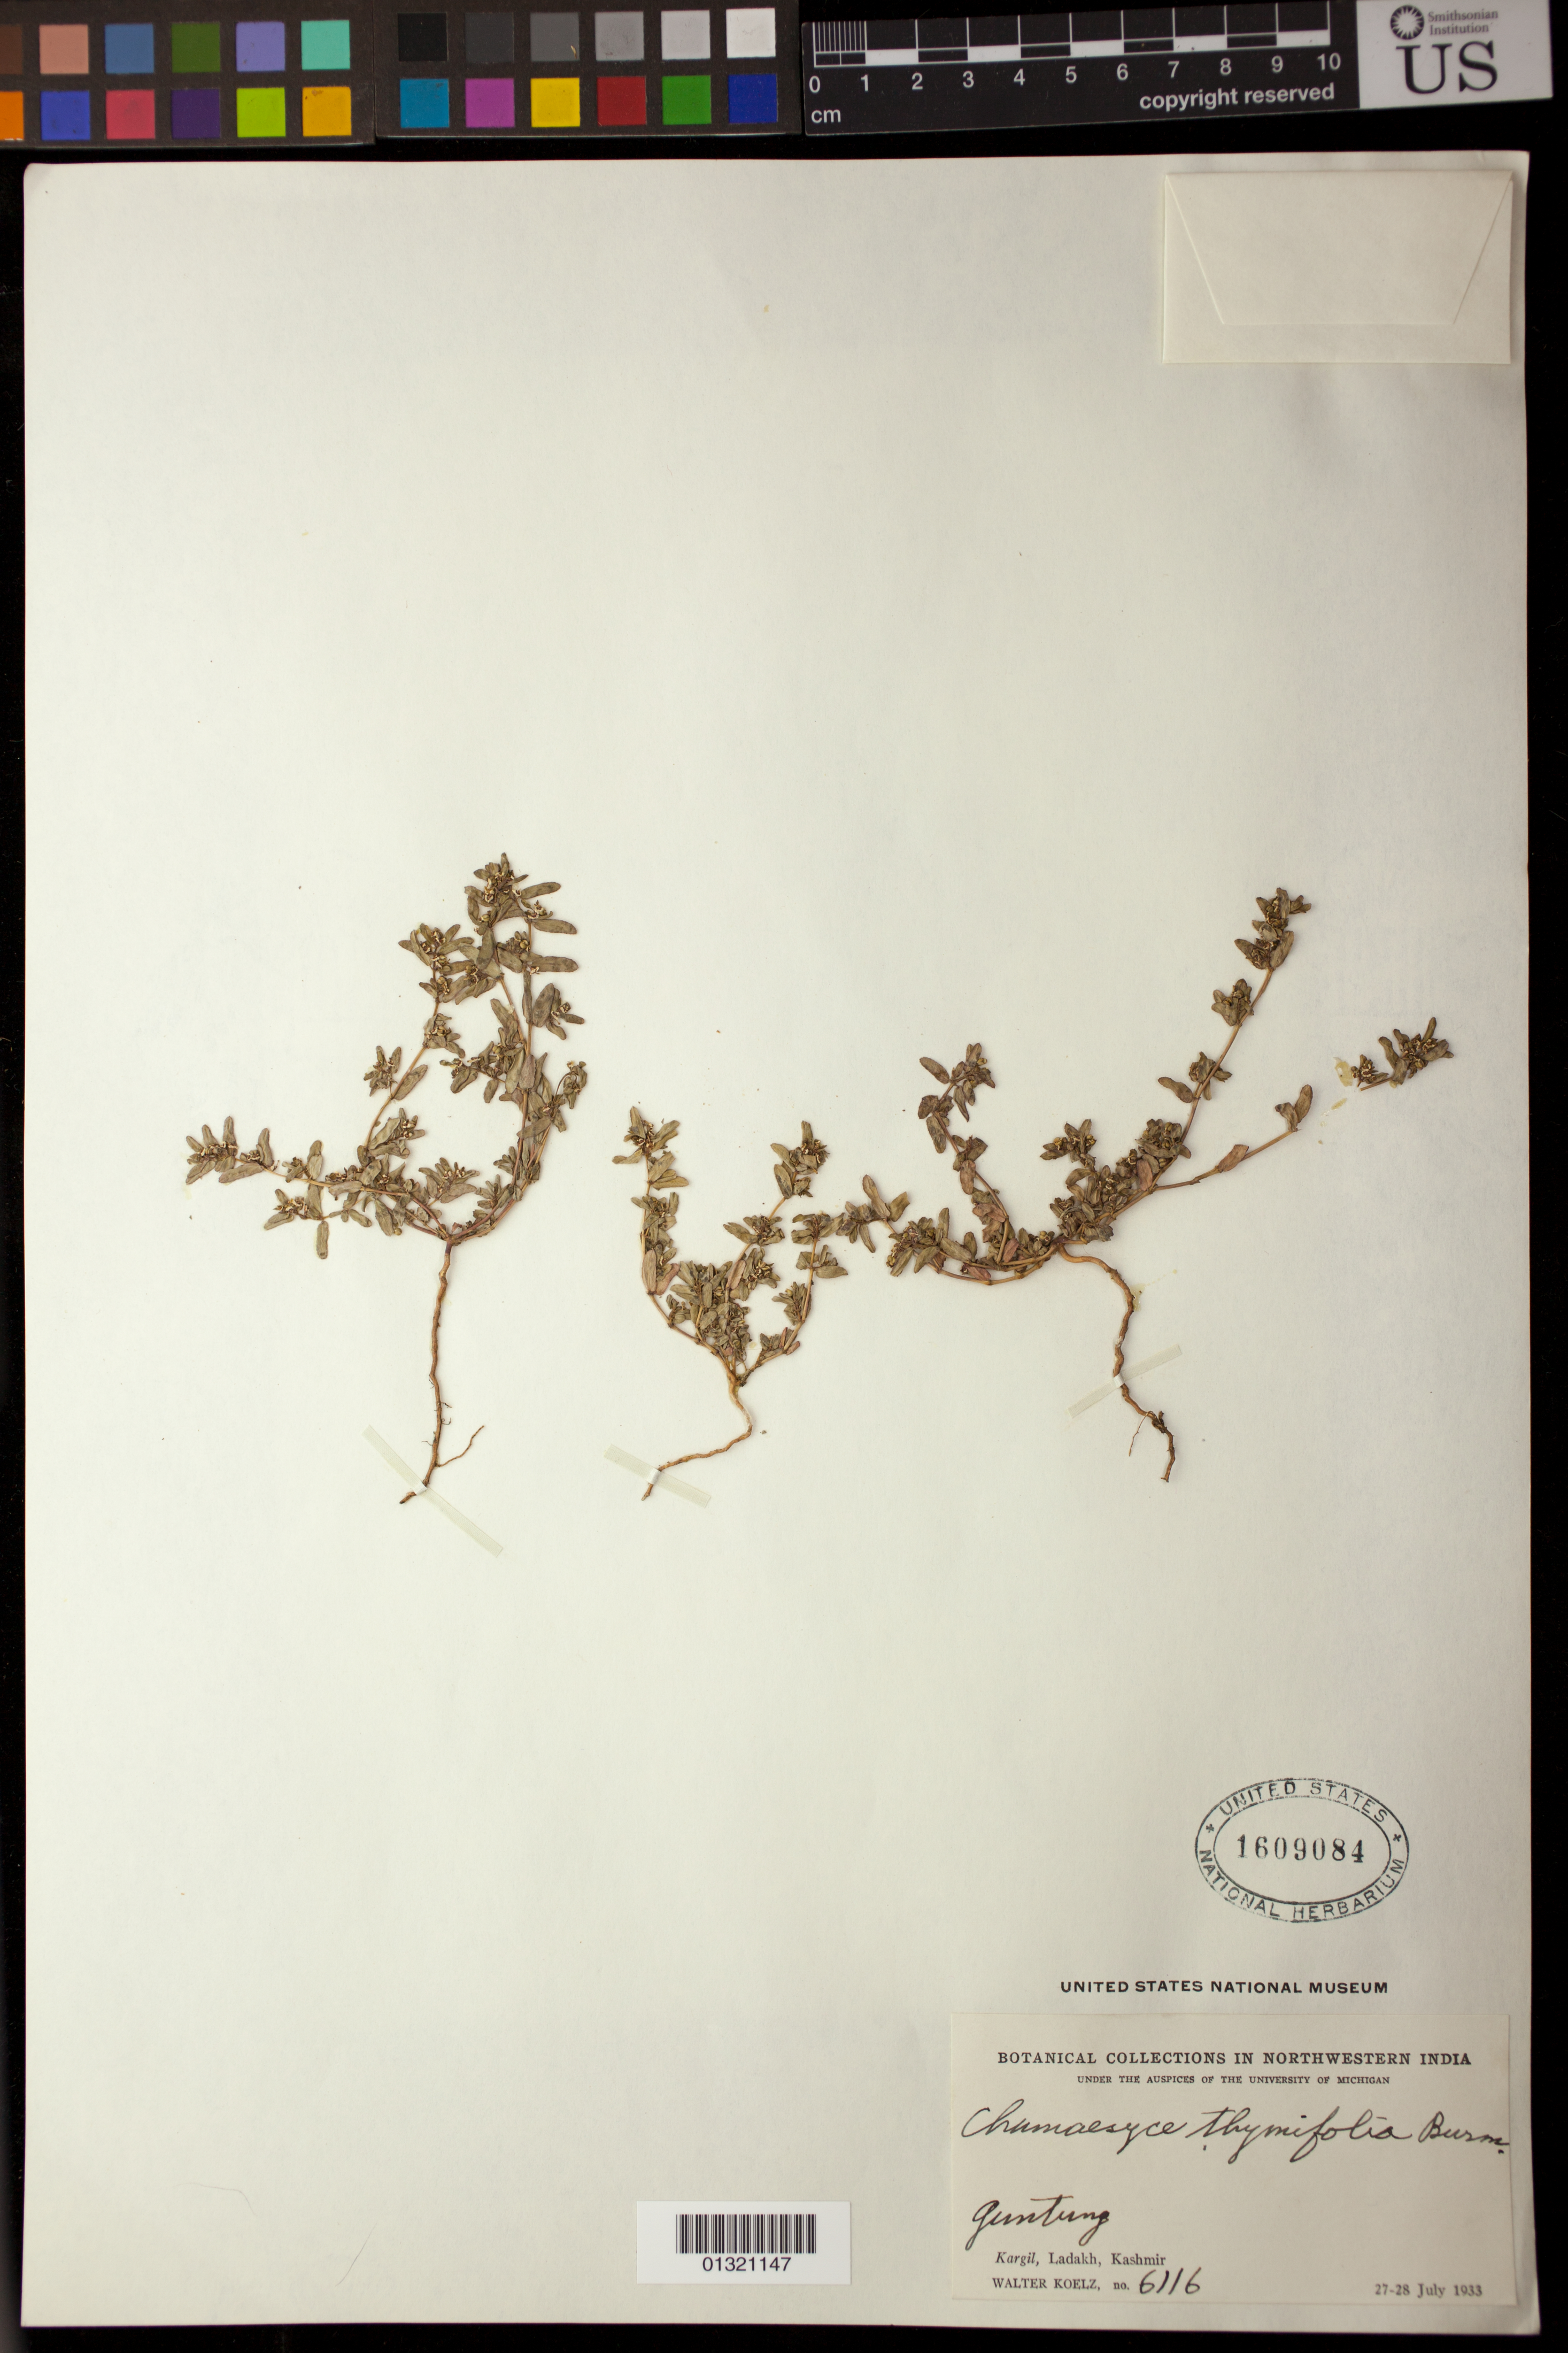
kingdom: Plantae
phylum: Tracheophyta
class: Magnoliopsida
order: Malpighiales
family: Euphorbiaceae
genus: Euphorbia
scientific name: Euphorbia thymifolia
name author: L.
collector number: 6116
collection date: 1933-07-27/1933-07-28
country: India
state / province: Jammu and Kashmir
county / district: Kashmir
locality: Guntung, Kargil, Ladakh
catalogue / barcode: US 1609084